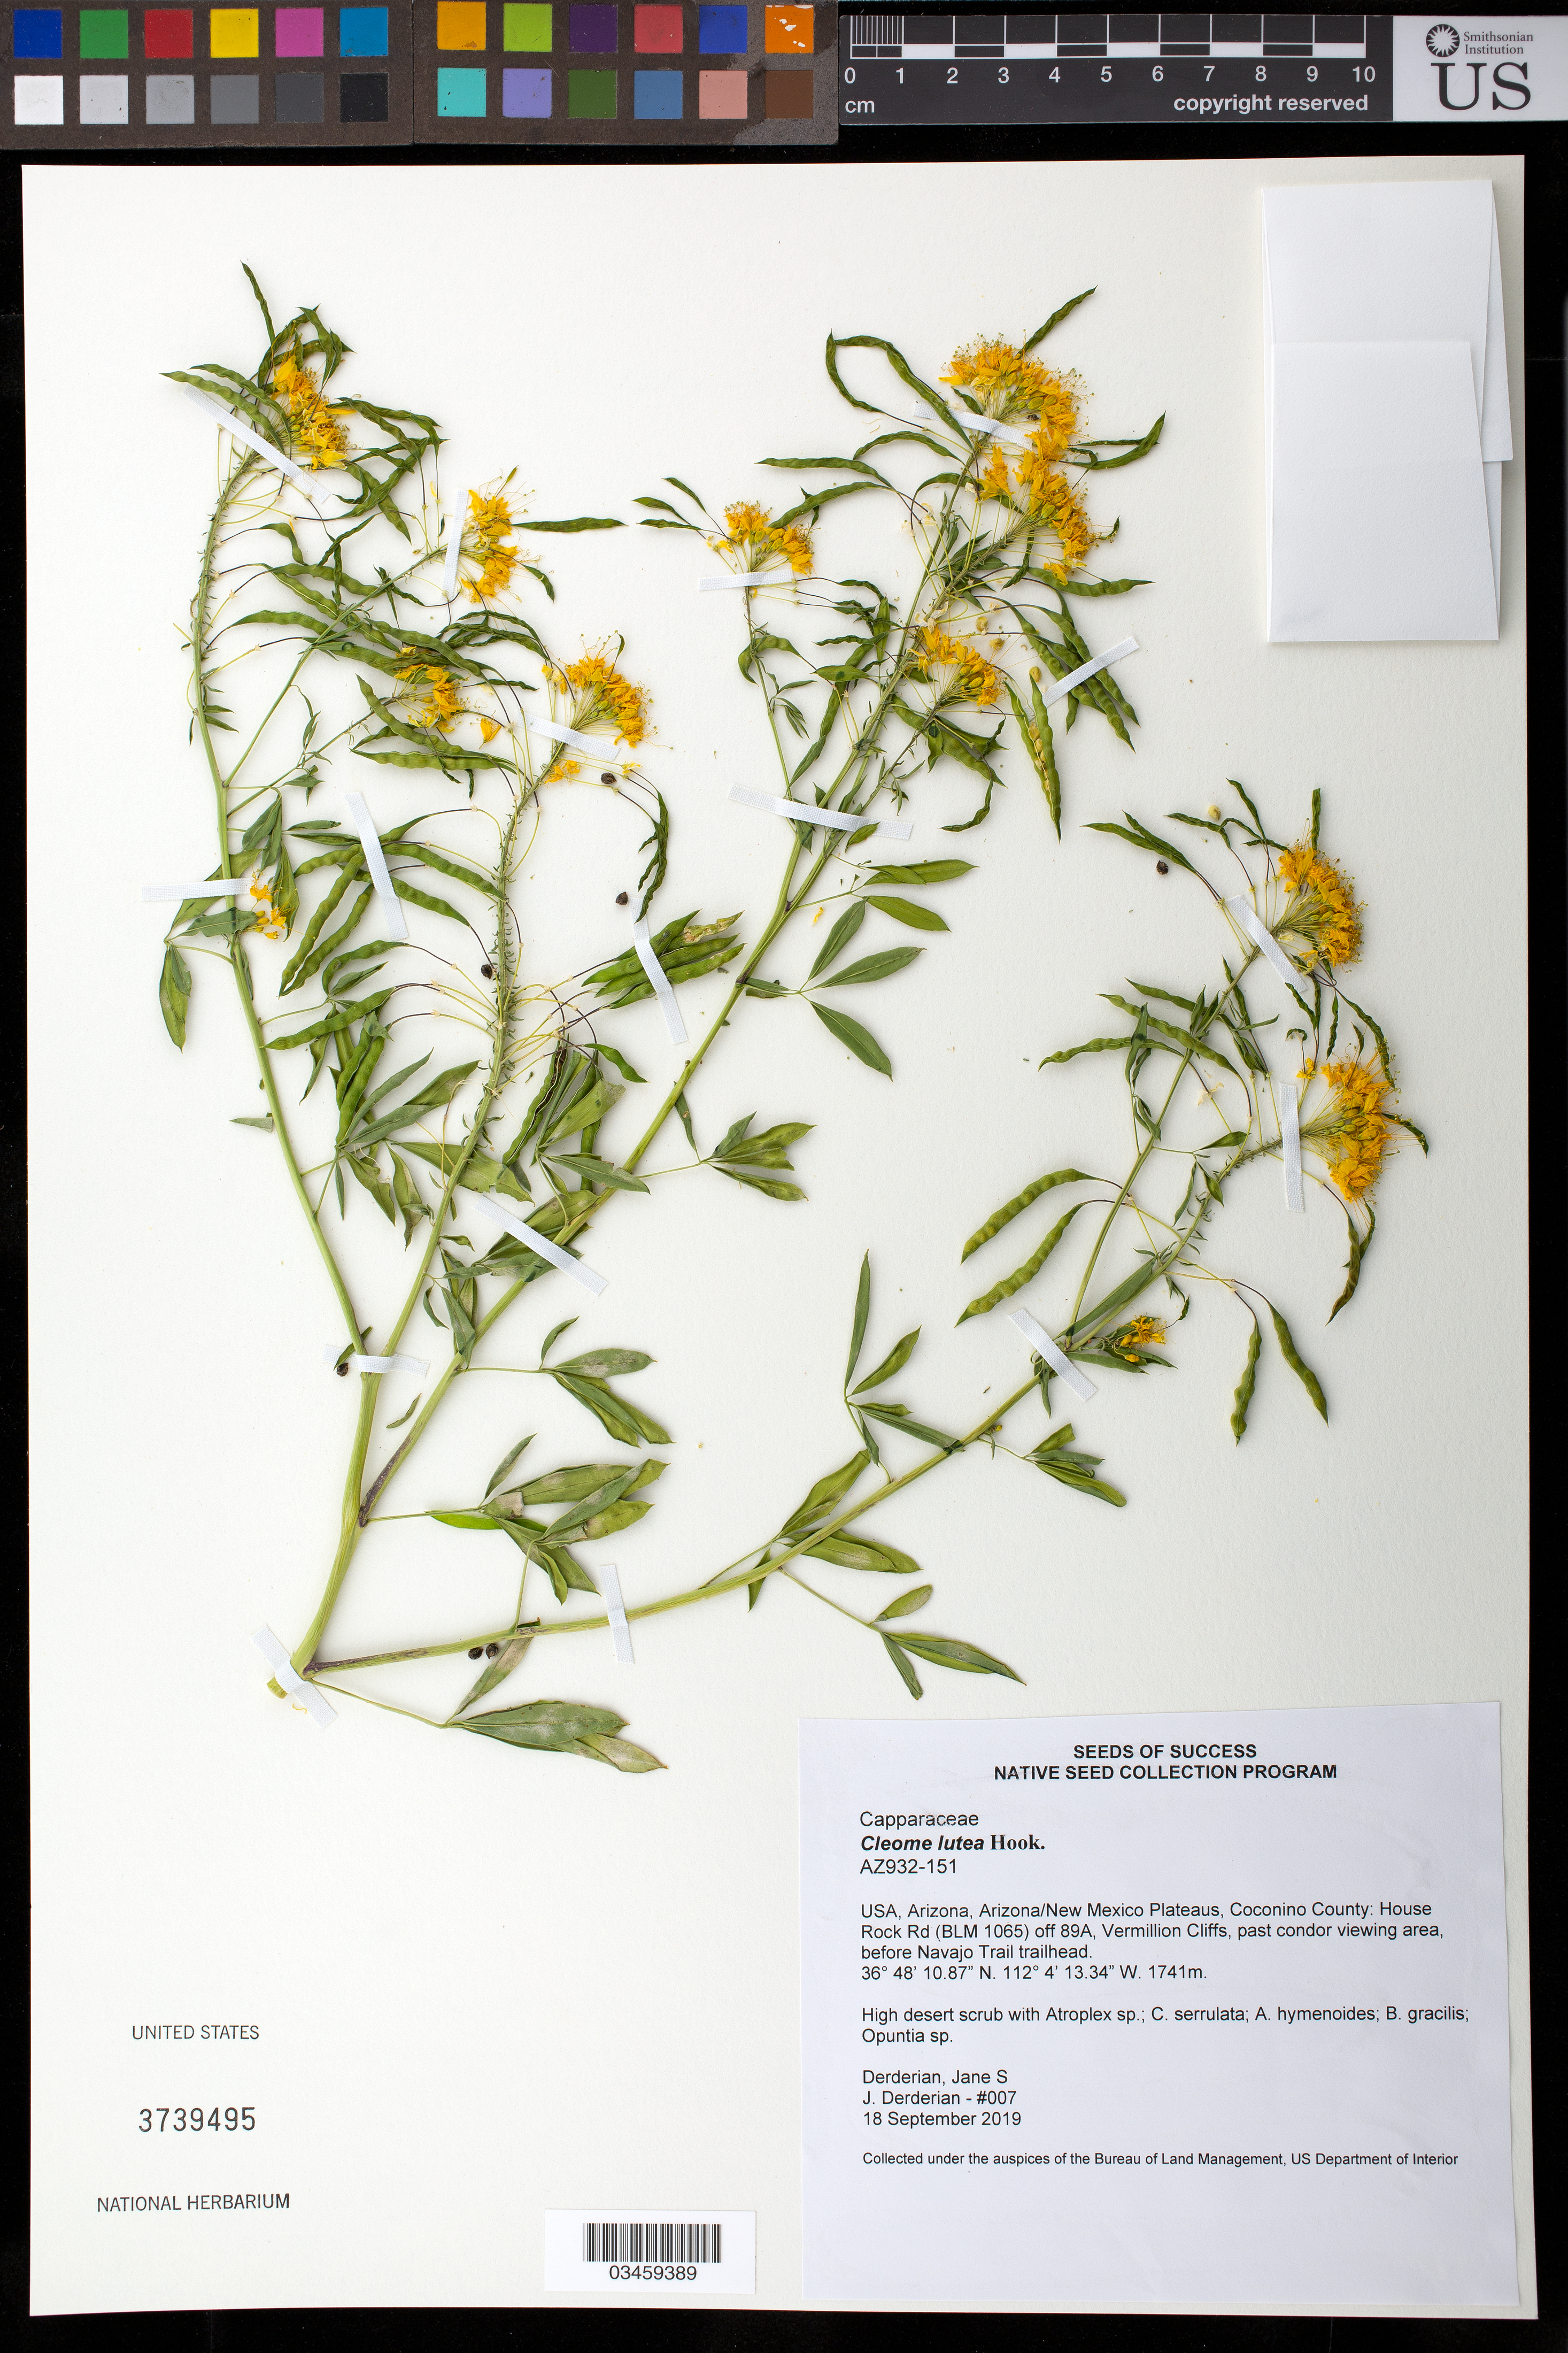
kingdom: Plantae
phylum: Tracheophyta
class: Magnoliopsida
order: Brassicales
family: Cleomaceae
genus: Cleomella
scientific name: Cleomella lutea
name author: (Hook.) Roalson & J.C. Hall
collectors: J. Derderian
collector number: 007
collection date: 2019-09-18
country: United States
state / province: Arizona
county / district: Cococino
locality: Arizona/Mexico Plateaus, BLM 1065, House Rock Rd off 89A, Vermillion Cliffs, before Navajo Trail trailhead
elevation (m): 1741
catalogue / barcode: US 3739495